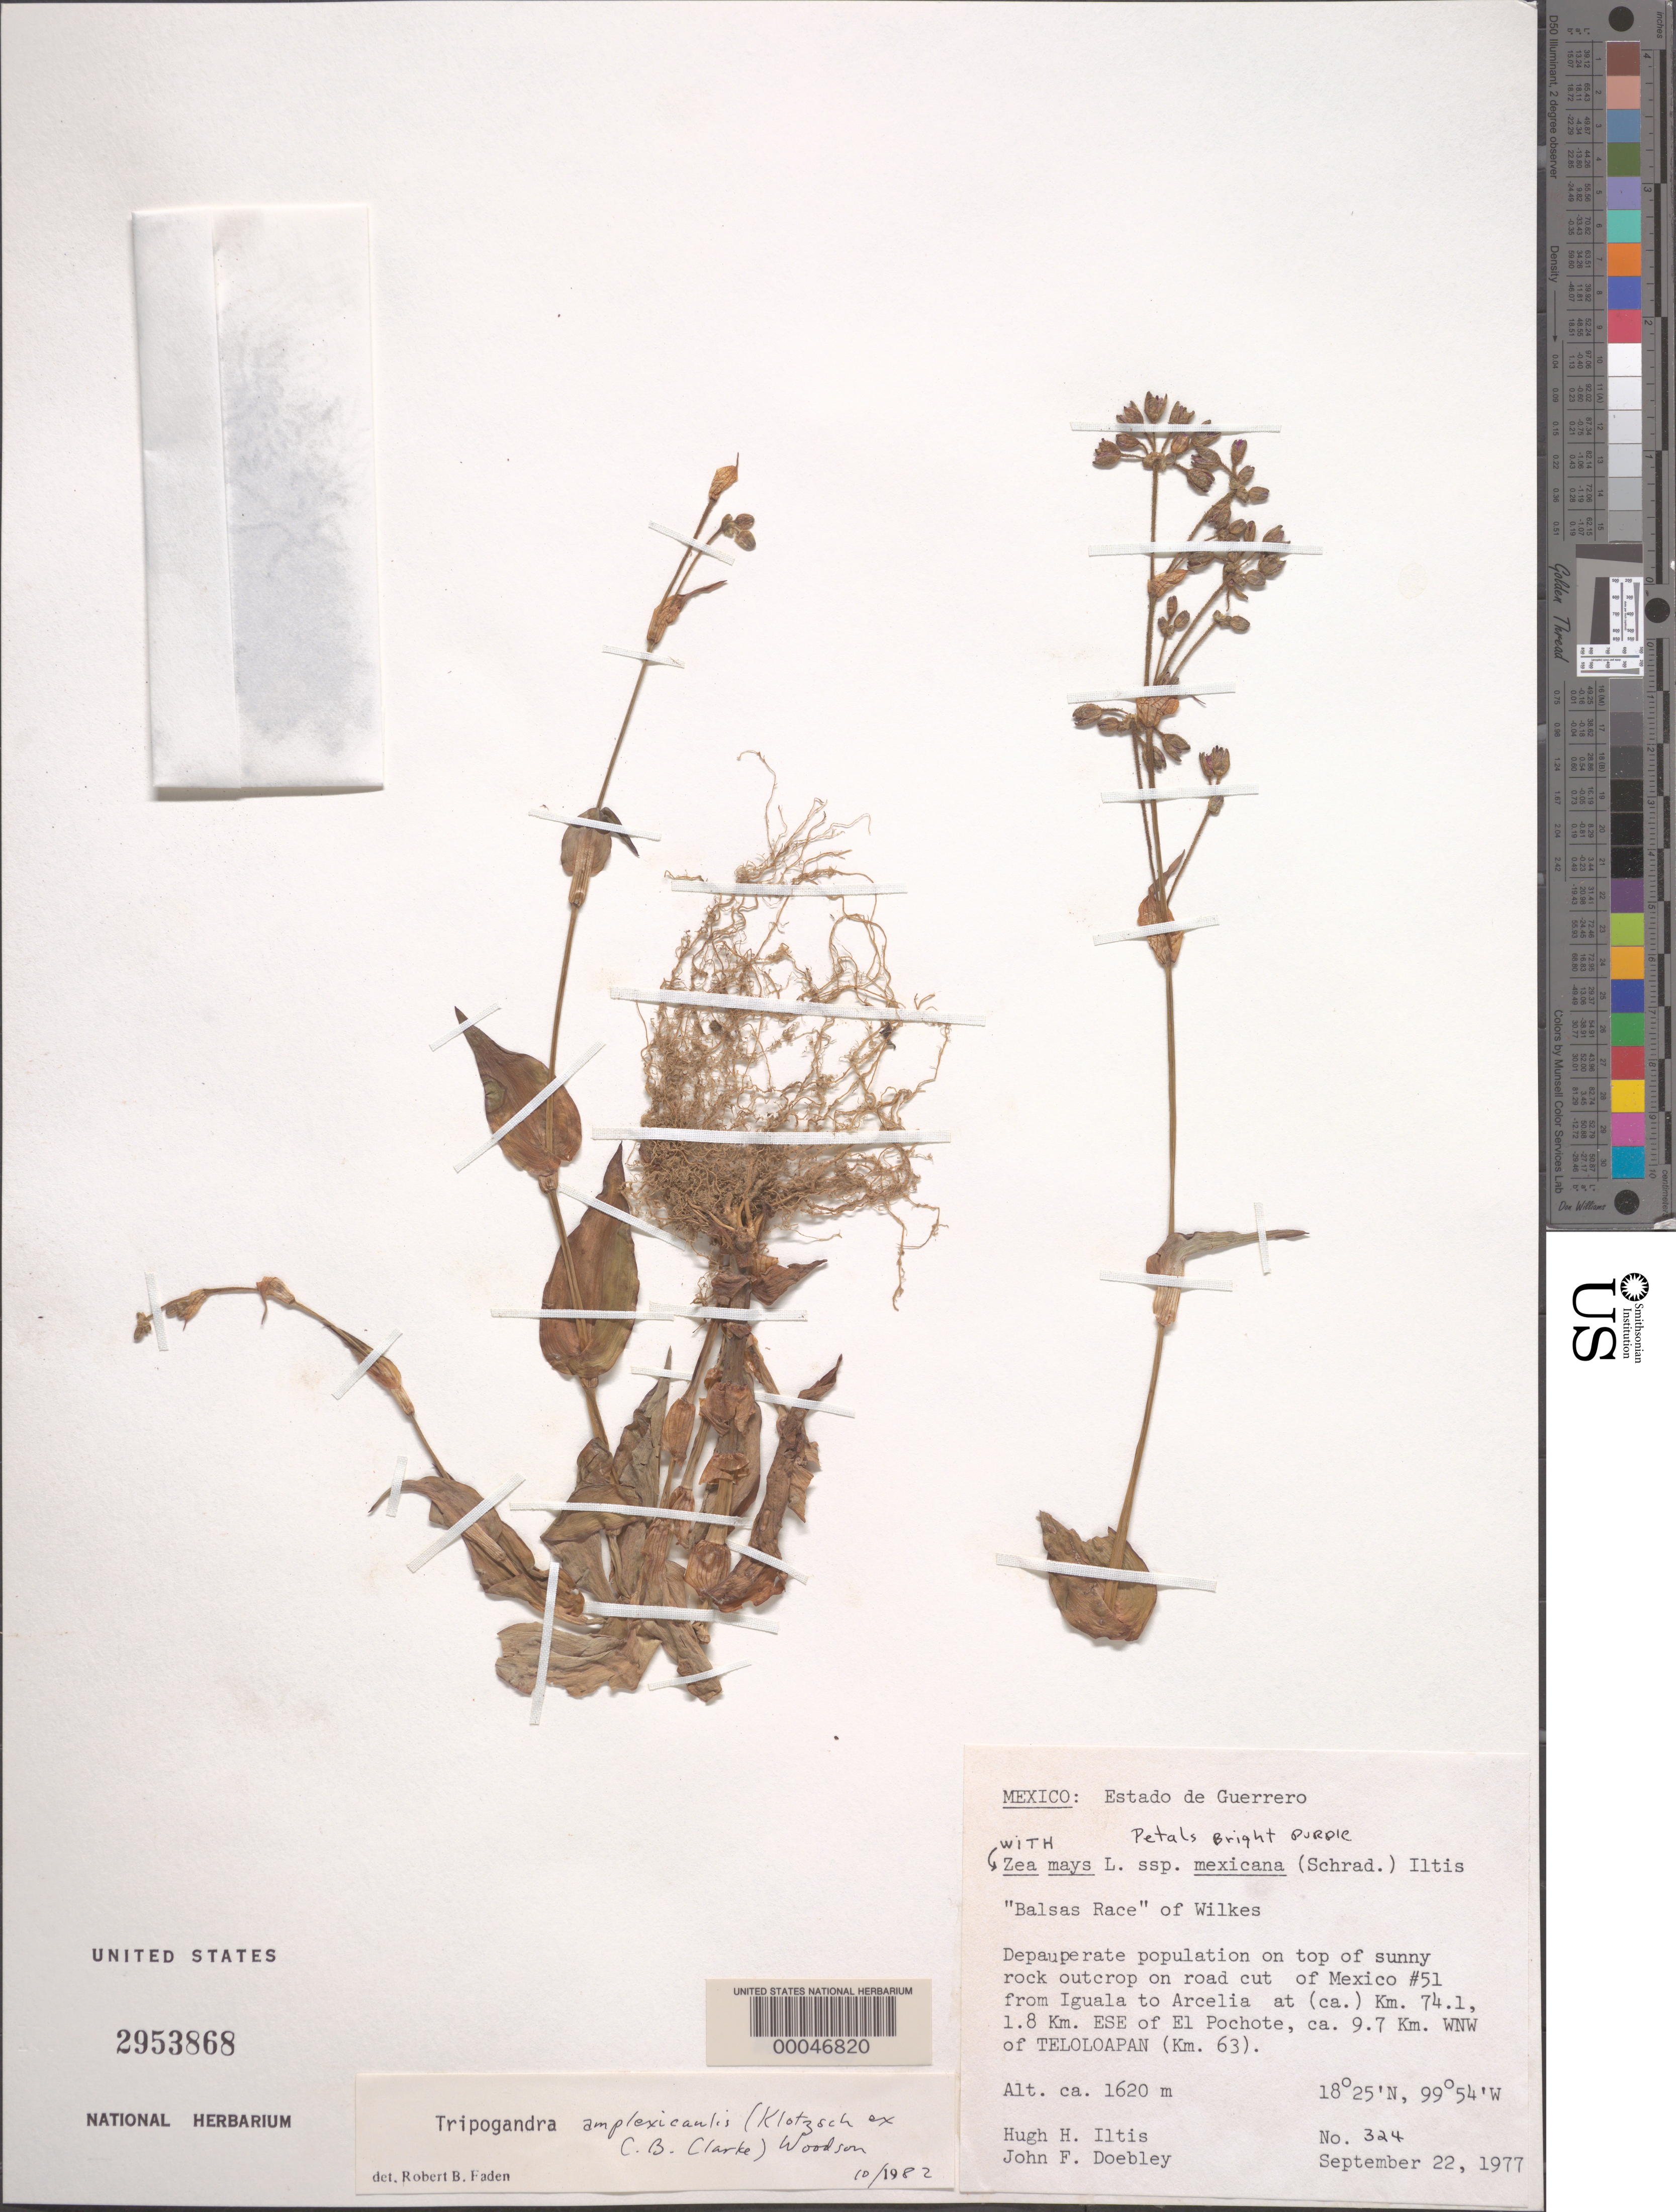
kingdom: Plantae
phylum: Tracheophyta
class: Liliopsida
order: Commelinales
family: Commelinaceae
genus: Tripogandra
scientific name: Tripogandra amplexicaulis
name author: (Klotzsch ex C.B. Clarke) Woodson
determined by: Faden, Robert B., (US), Smithsonian Institution - National Museum of Natural History (UNITED STATES)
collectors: H. H. Iltis & J. F. Doebley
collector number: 324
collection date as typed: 22 Sep 1977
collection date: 1977-09-22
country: Mexico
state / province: Guerrero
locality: ESE of El Pochote, WNW of Teloloapan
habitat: Sunny, rock outcrop; roadside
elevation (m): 1620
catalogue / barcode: US 2953868